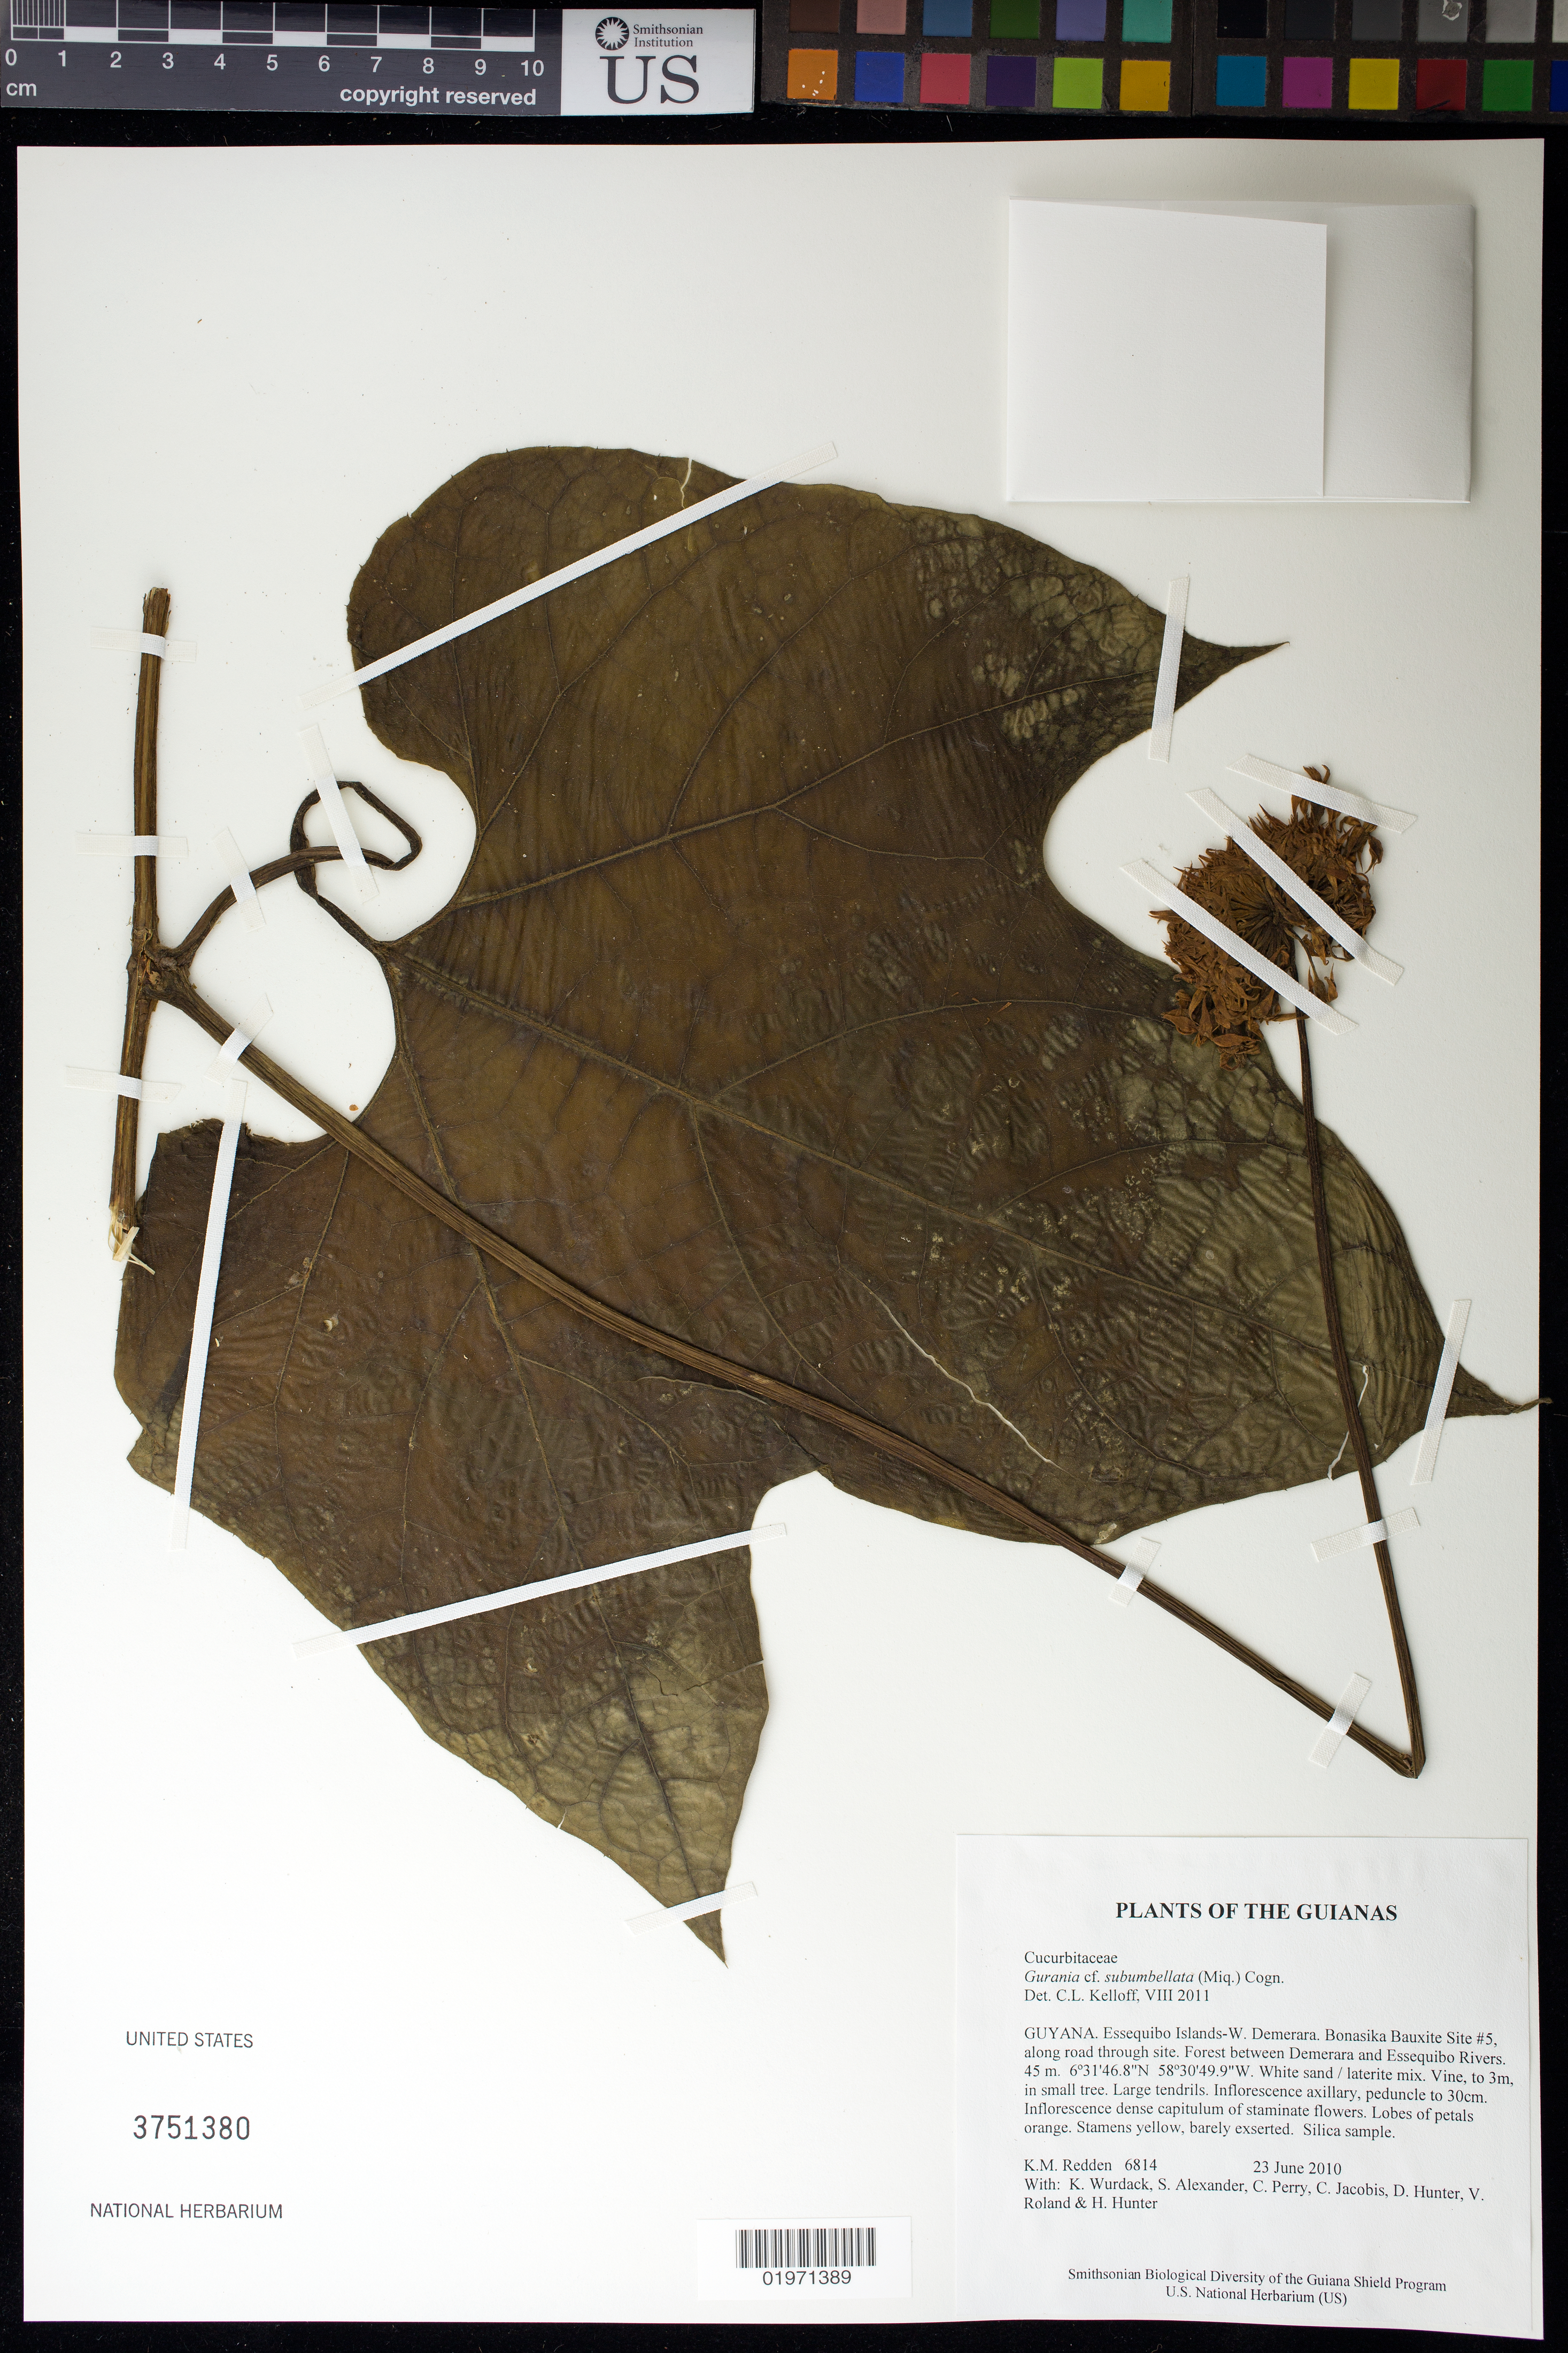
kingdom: Plantae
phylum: Tracheophyta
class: Magnoliopsida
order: Cucurbitales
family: Cucurbitaceae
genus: Gurania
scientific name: Gurania subumbellata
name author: (Miq.) Cogn.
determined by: Kelloff, Carol L., (US), Smithsonian Institution - National Museum of Natural History (UNITED STATES)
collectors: K. M. Redden, K. Wurdack, S. N. Alexander, C. Perry, C. Jacobis, D. Hunter, V. Roland & H. Hunter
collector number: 6814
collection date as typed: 23 June 2010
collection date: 2010-06-23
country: Guyana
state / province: Essequibo Isl-W. Demerara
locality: Bonasika Bauxite Site #5, along road through site. Forest between Demerara and Essequibo Rivers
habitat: White sand / laterite mix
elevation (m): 45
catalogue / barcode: US 3751380